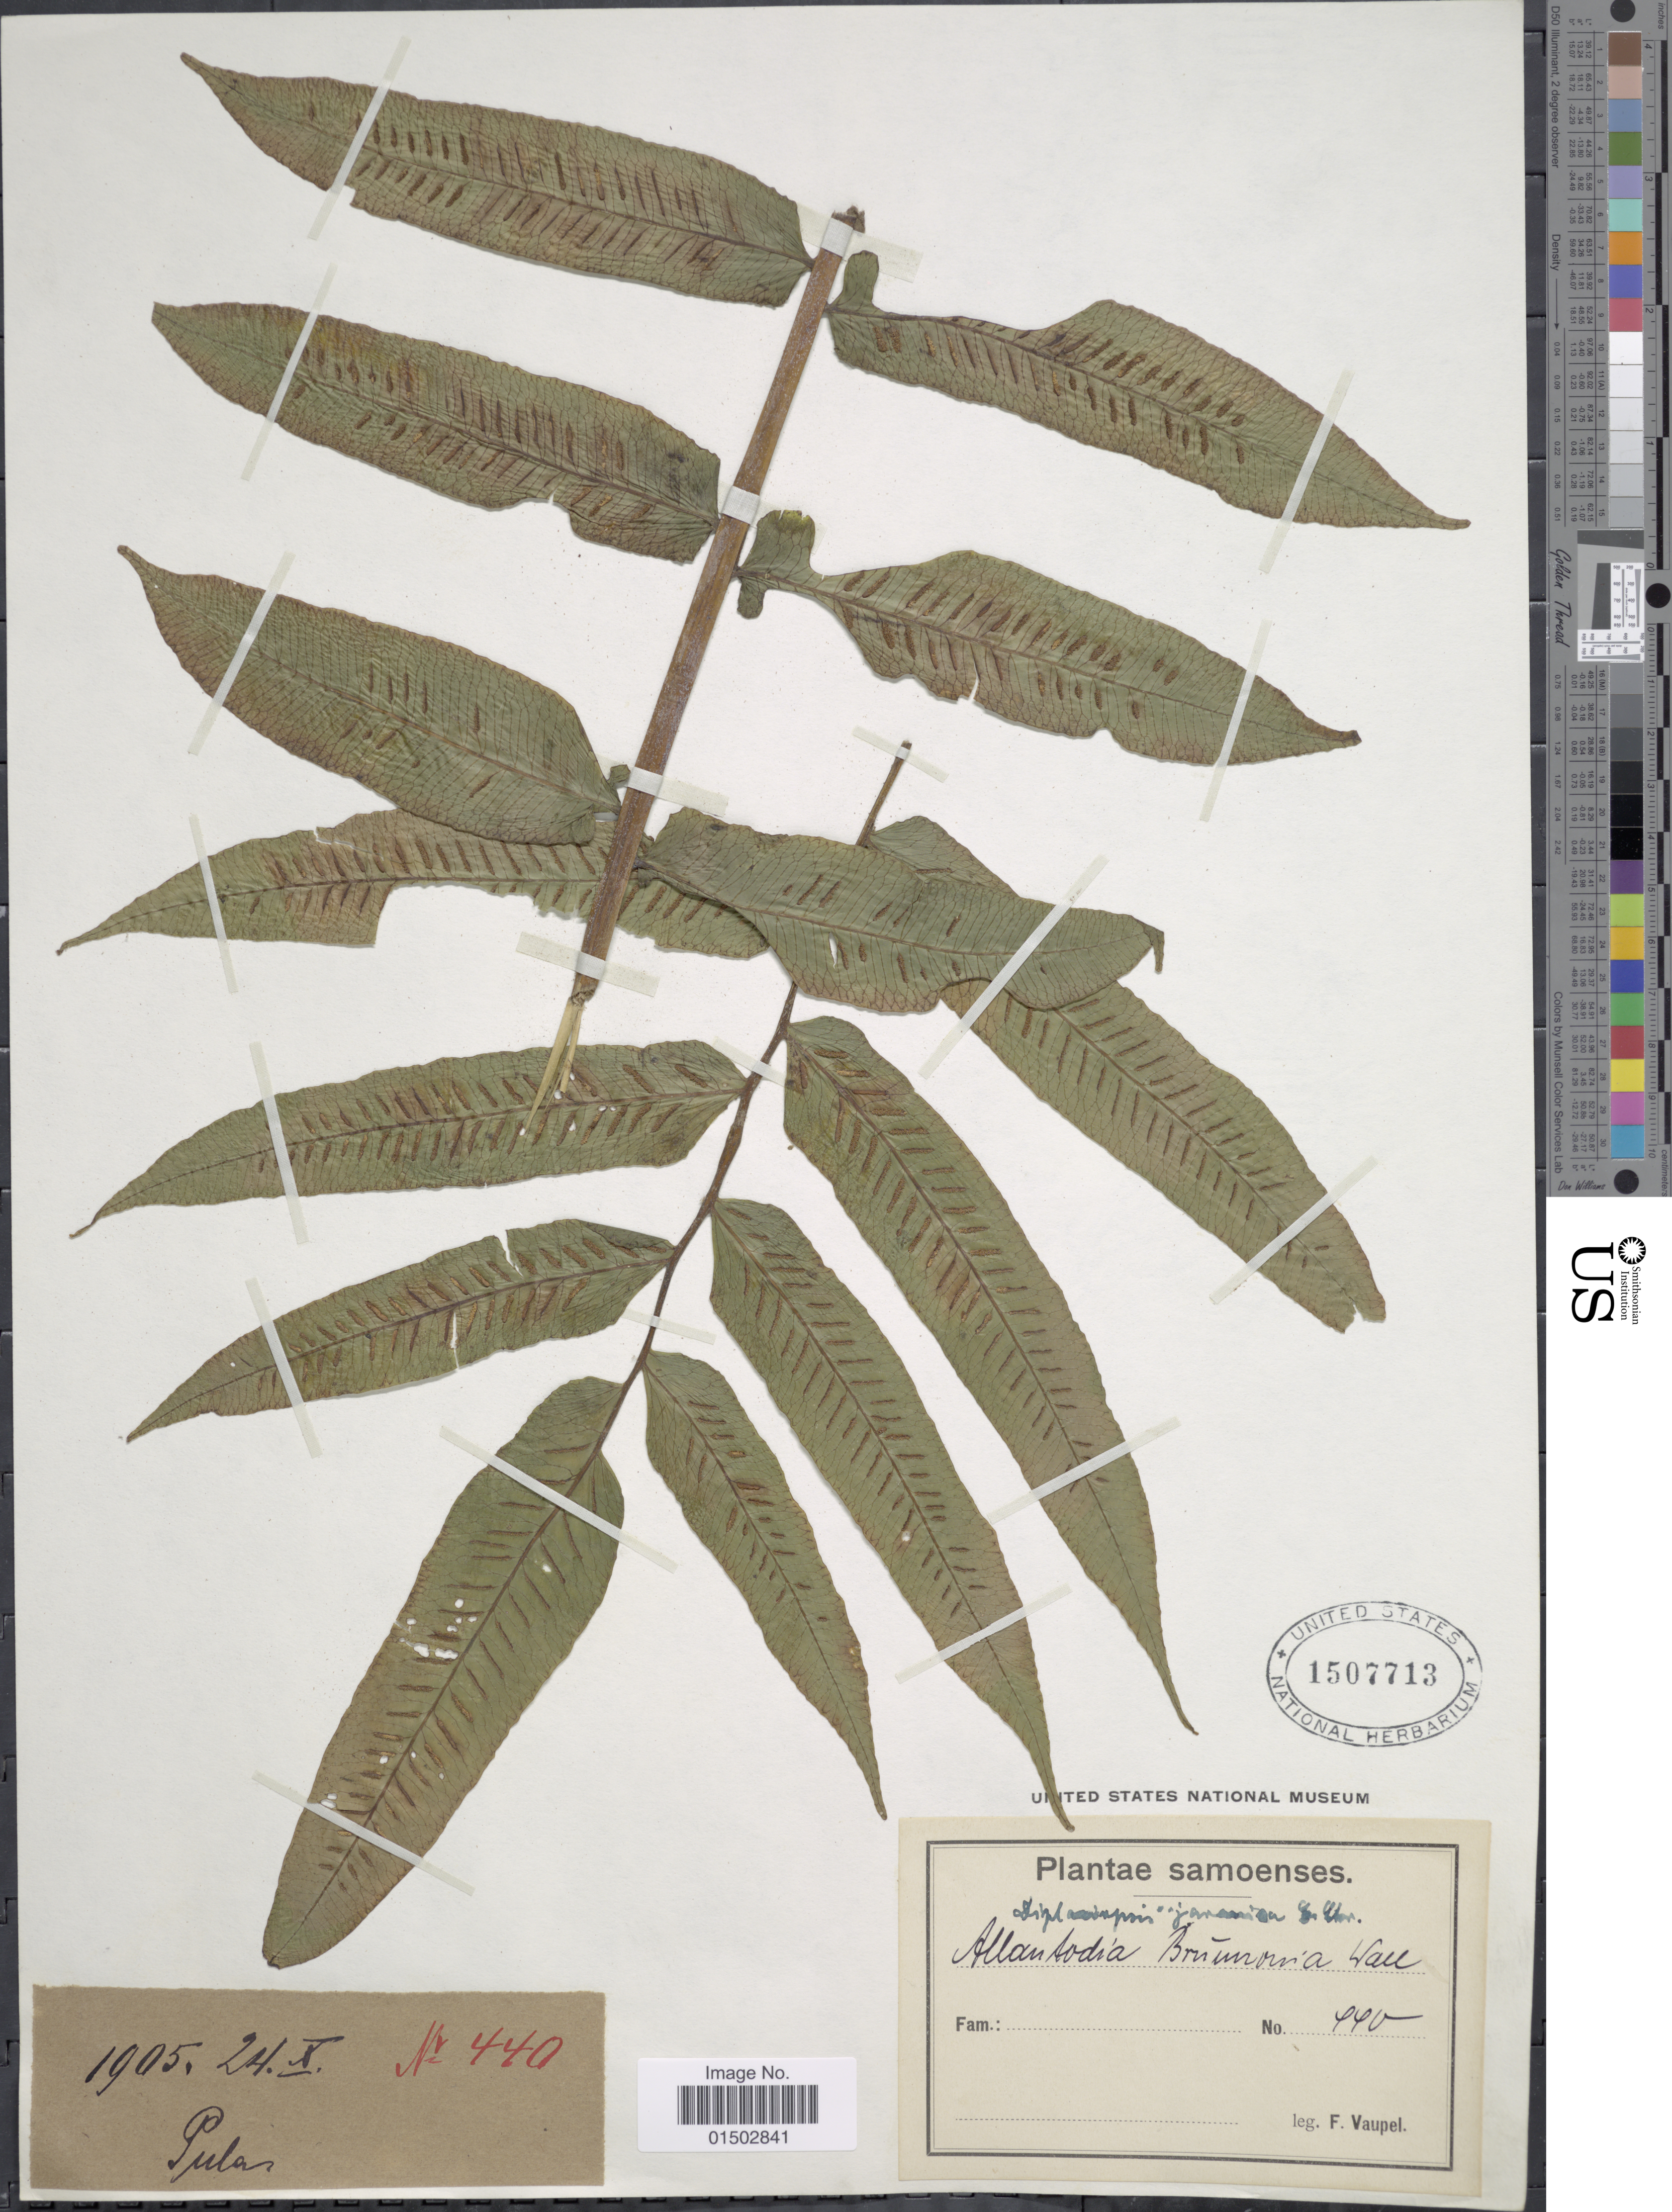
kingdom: Plantae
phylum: Tracheophyta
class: Polypodiopsida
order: Polypodiales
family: Diplaziopsidaceae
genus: Diplaziopsis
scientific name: Diplaziopsis javanica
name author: (Blume) C. Chr.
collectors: F. Vaupel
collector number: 440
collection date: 1905-10-24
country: Samoa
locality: Samoenses, Pulas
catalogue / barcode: US 1507713